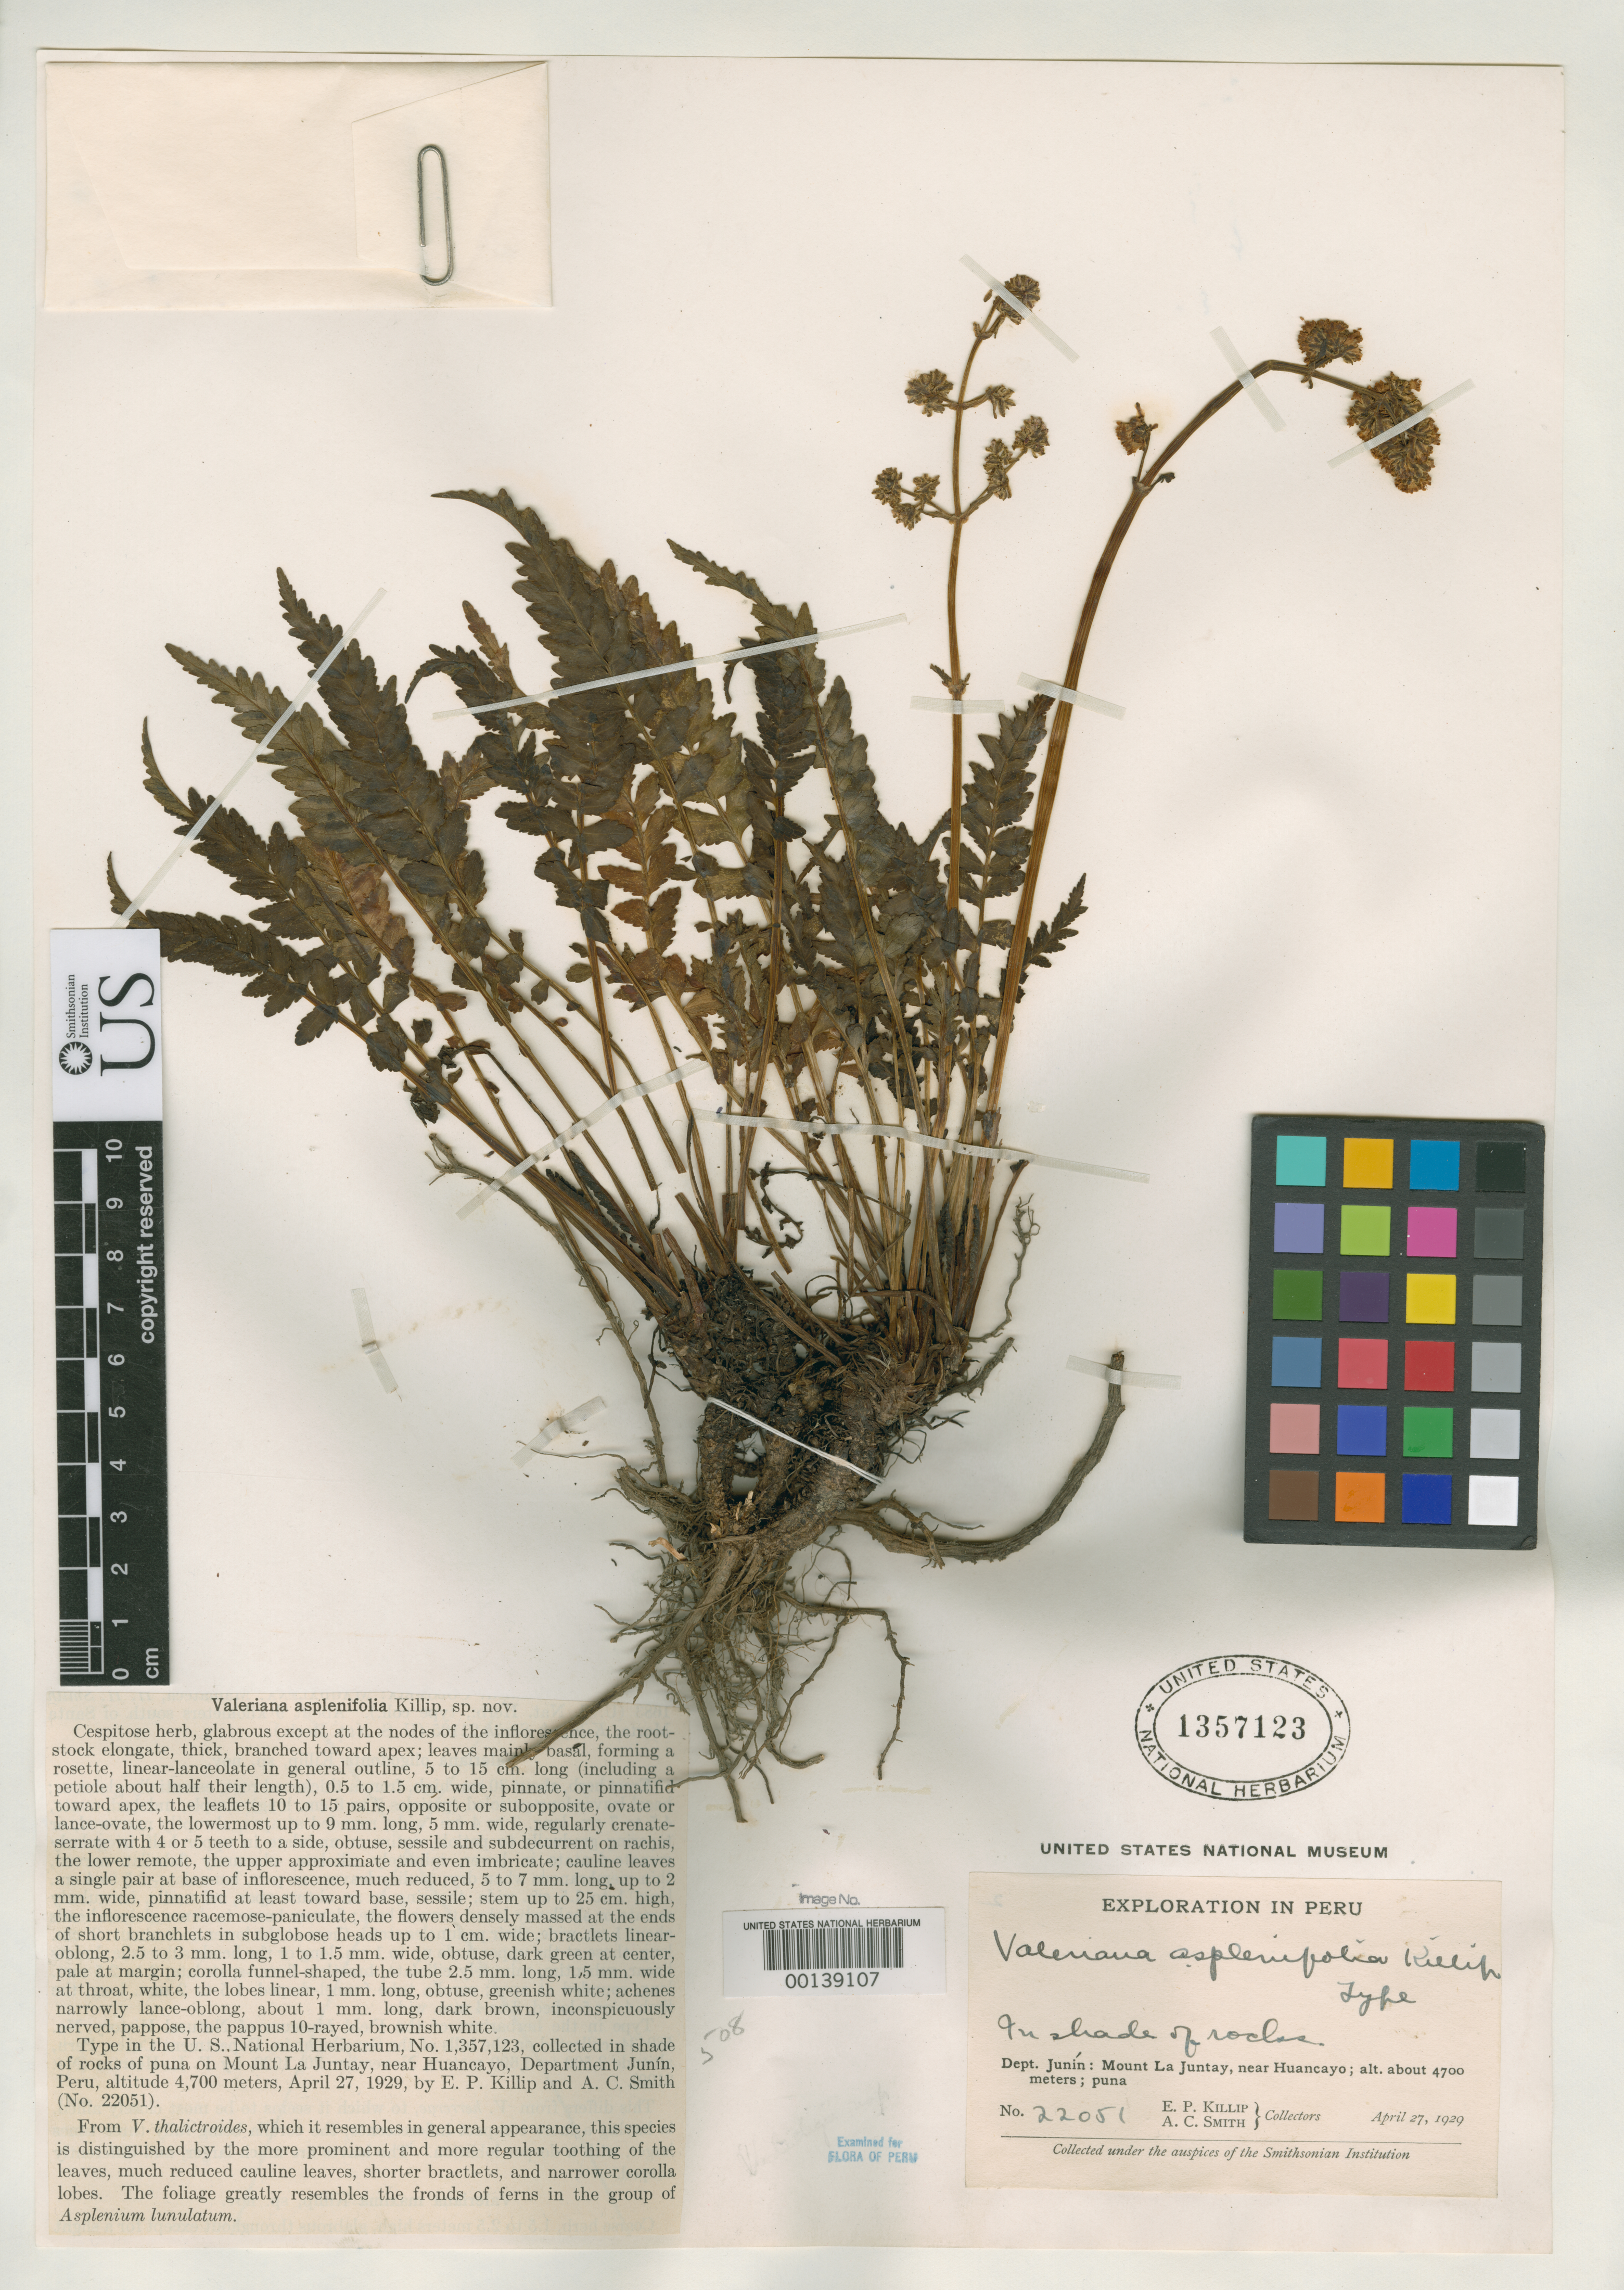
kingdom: Plantae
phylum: Tracheophyta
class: Magnoliopsida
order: Dipsacales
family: Caprifoliaceae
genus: Valeriana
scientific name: Valeriana asplenifolia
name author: Killip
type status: Holotype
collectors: E. P. Killip & A. C. Smith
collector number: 22051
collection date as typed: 27 Apr 1929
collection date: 1929-04-27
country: Peru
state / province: Junín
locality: Mt. La Juntay, near Huancayo.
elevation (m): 4700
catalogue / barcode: US 1357123